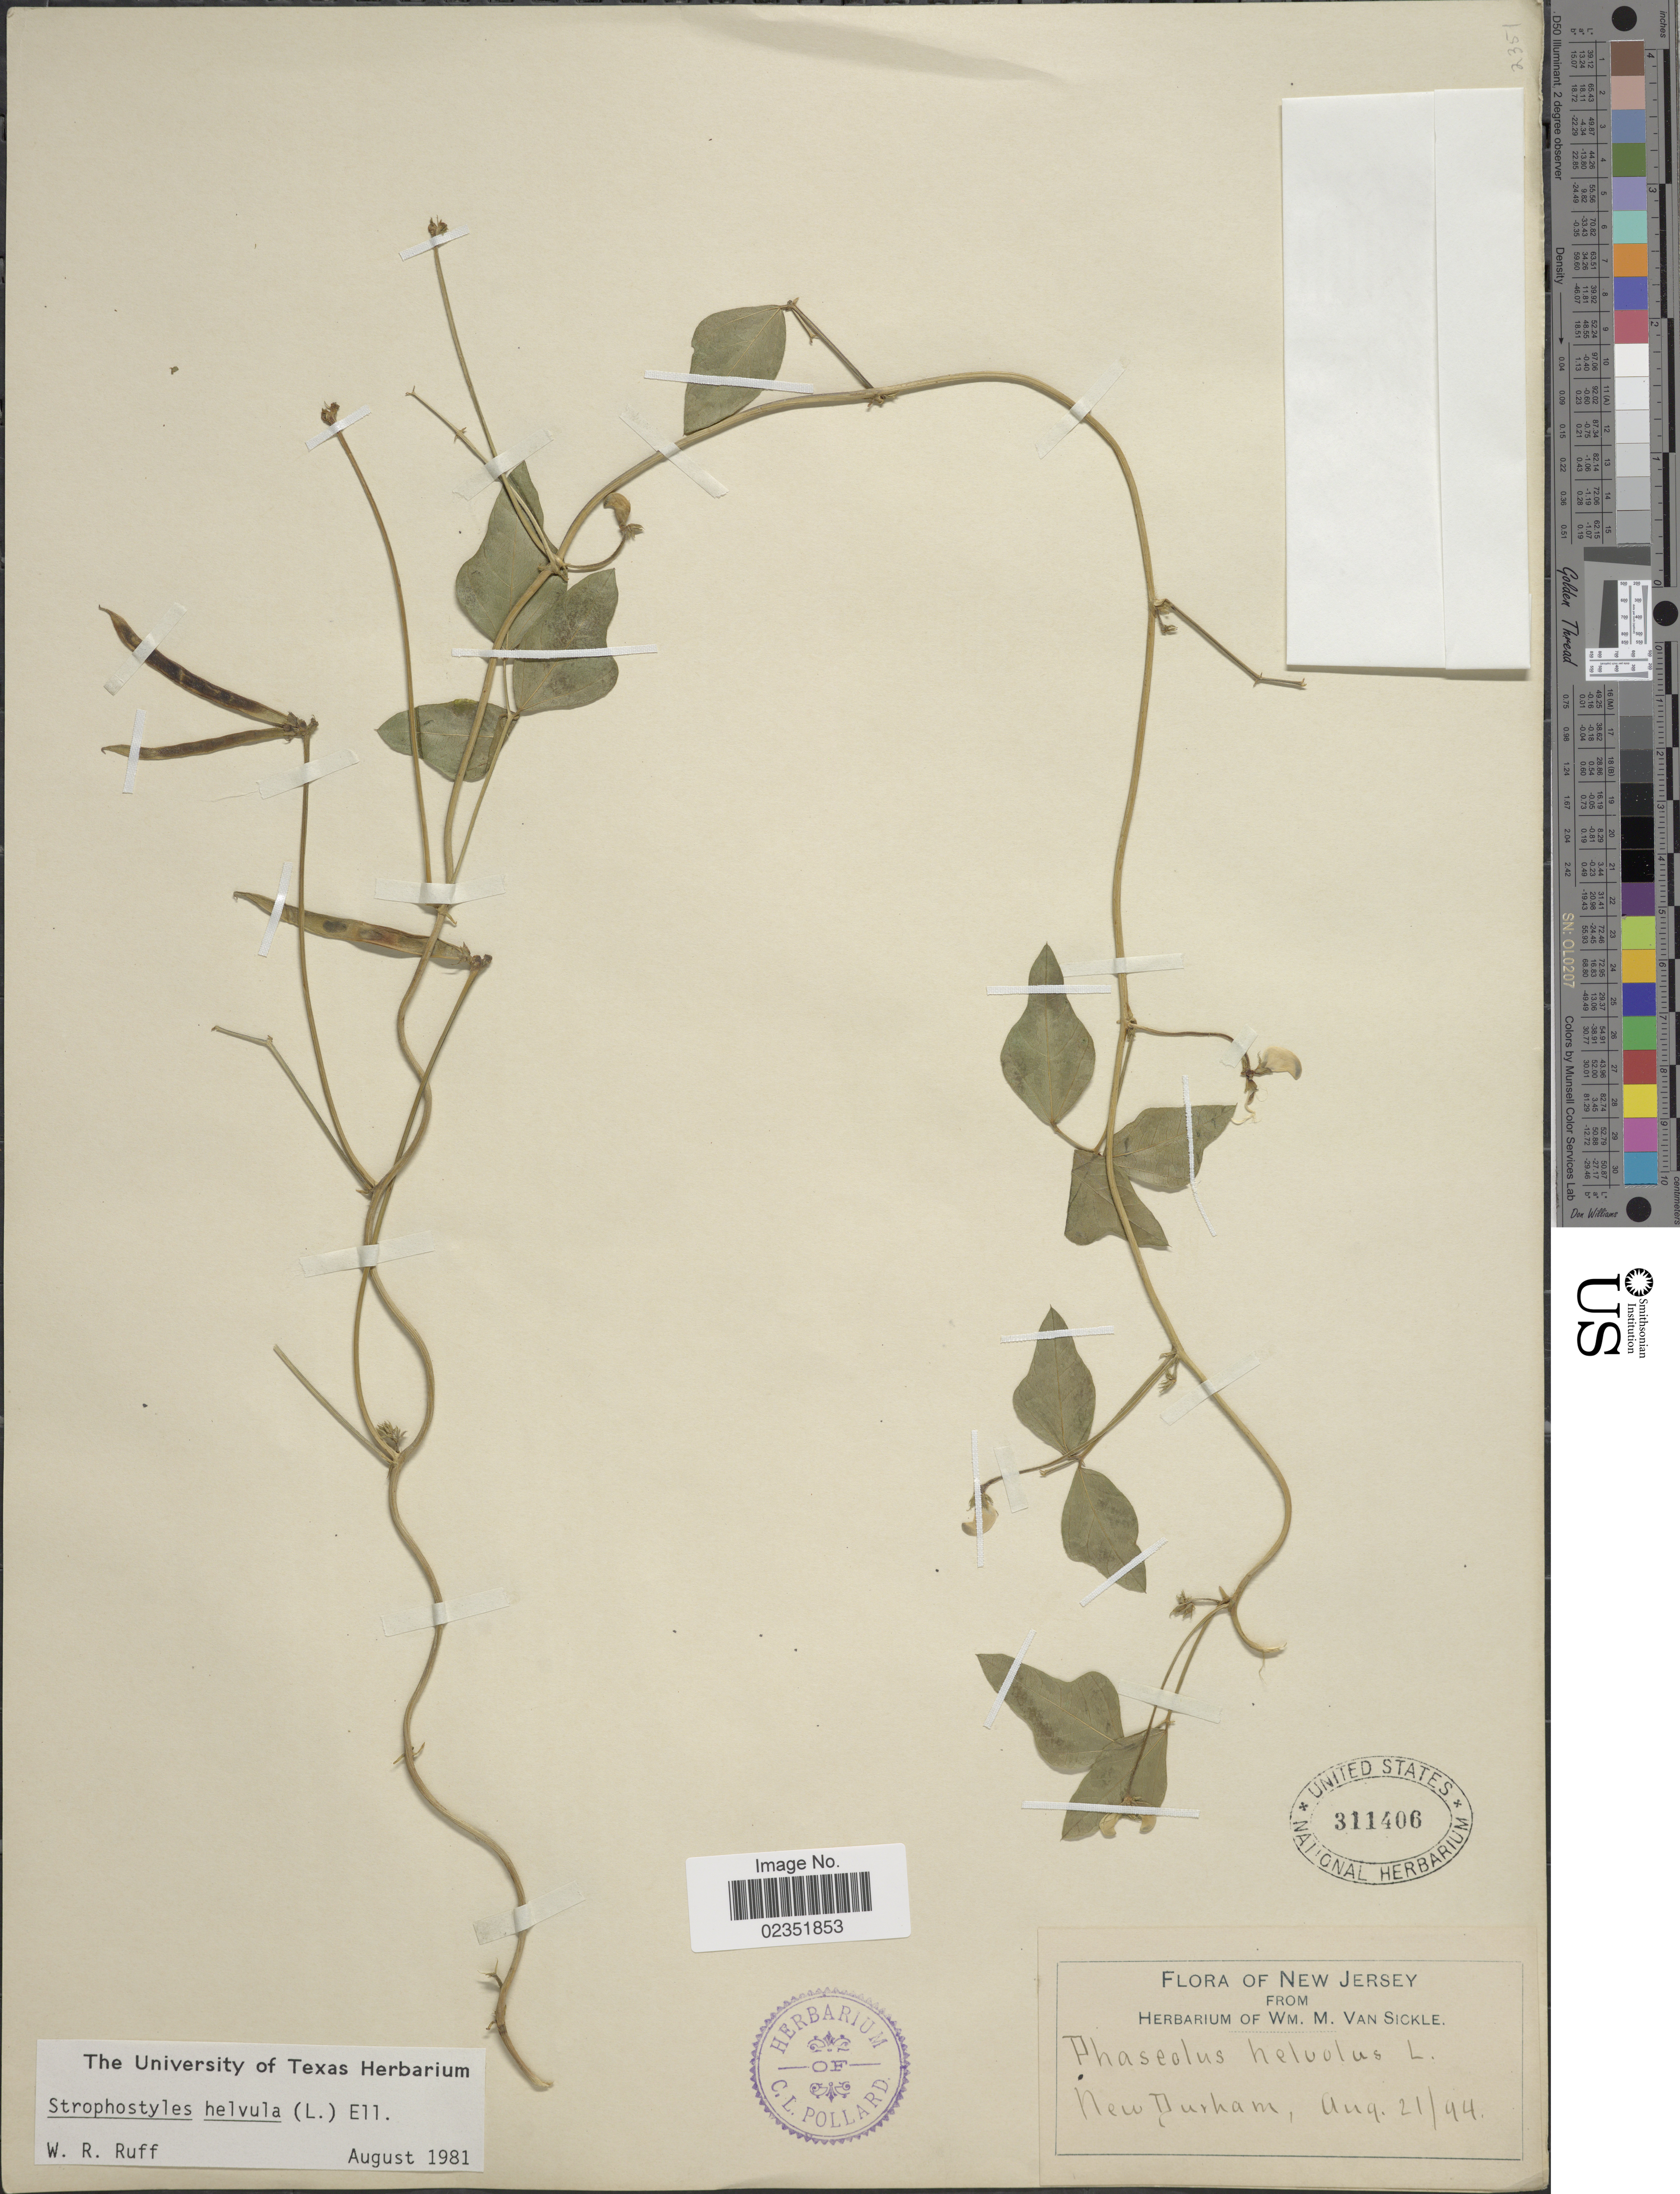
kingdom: Plantae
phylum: Tracheophyta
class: Magnoliopsida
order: Fabales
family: Fabaceae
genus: Strophostyles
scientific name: Strophostyles helvola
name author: (L.) Elliott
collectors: ex herb. Wm. M. Van Sickle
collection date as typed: Transcribed d/m/y: 21/8/94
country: United States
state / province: New Jersey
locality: New Durham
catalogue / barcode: US 311406